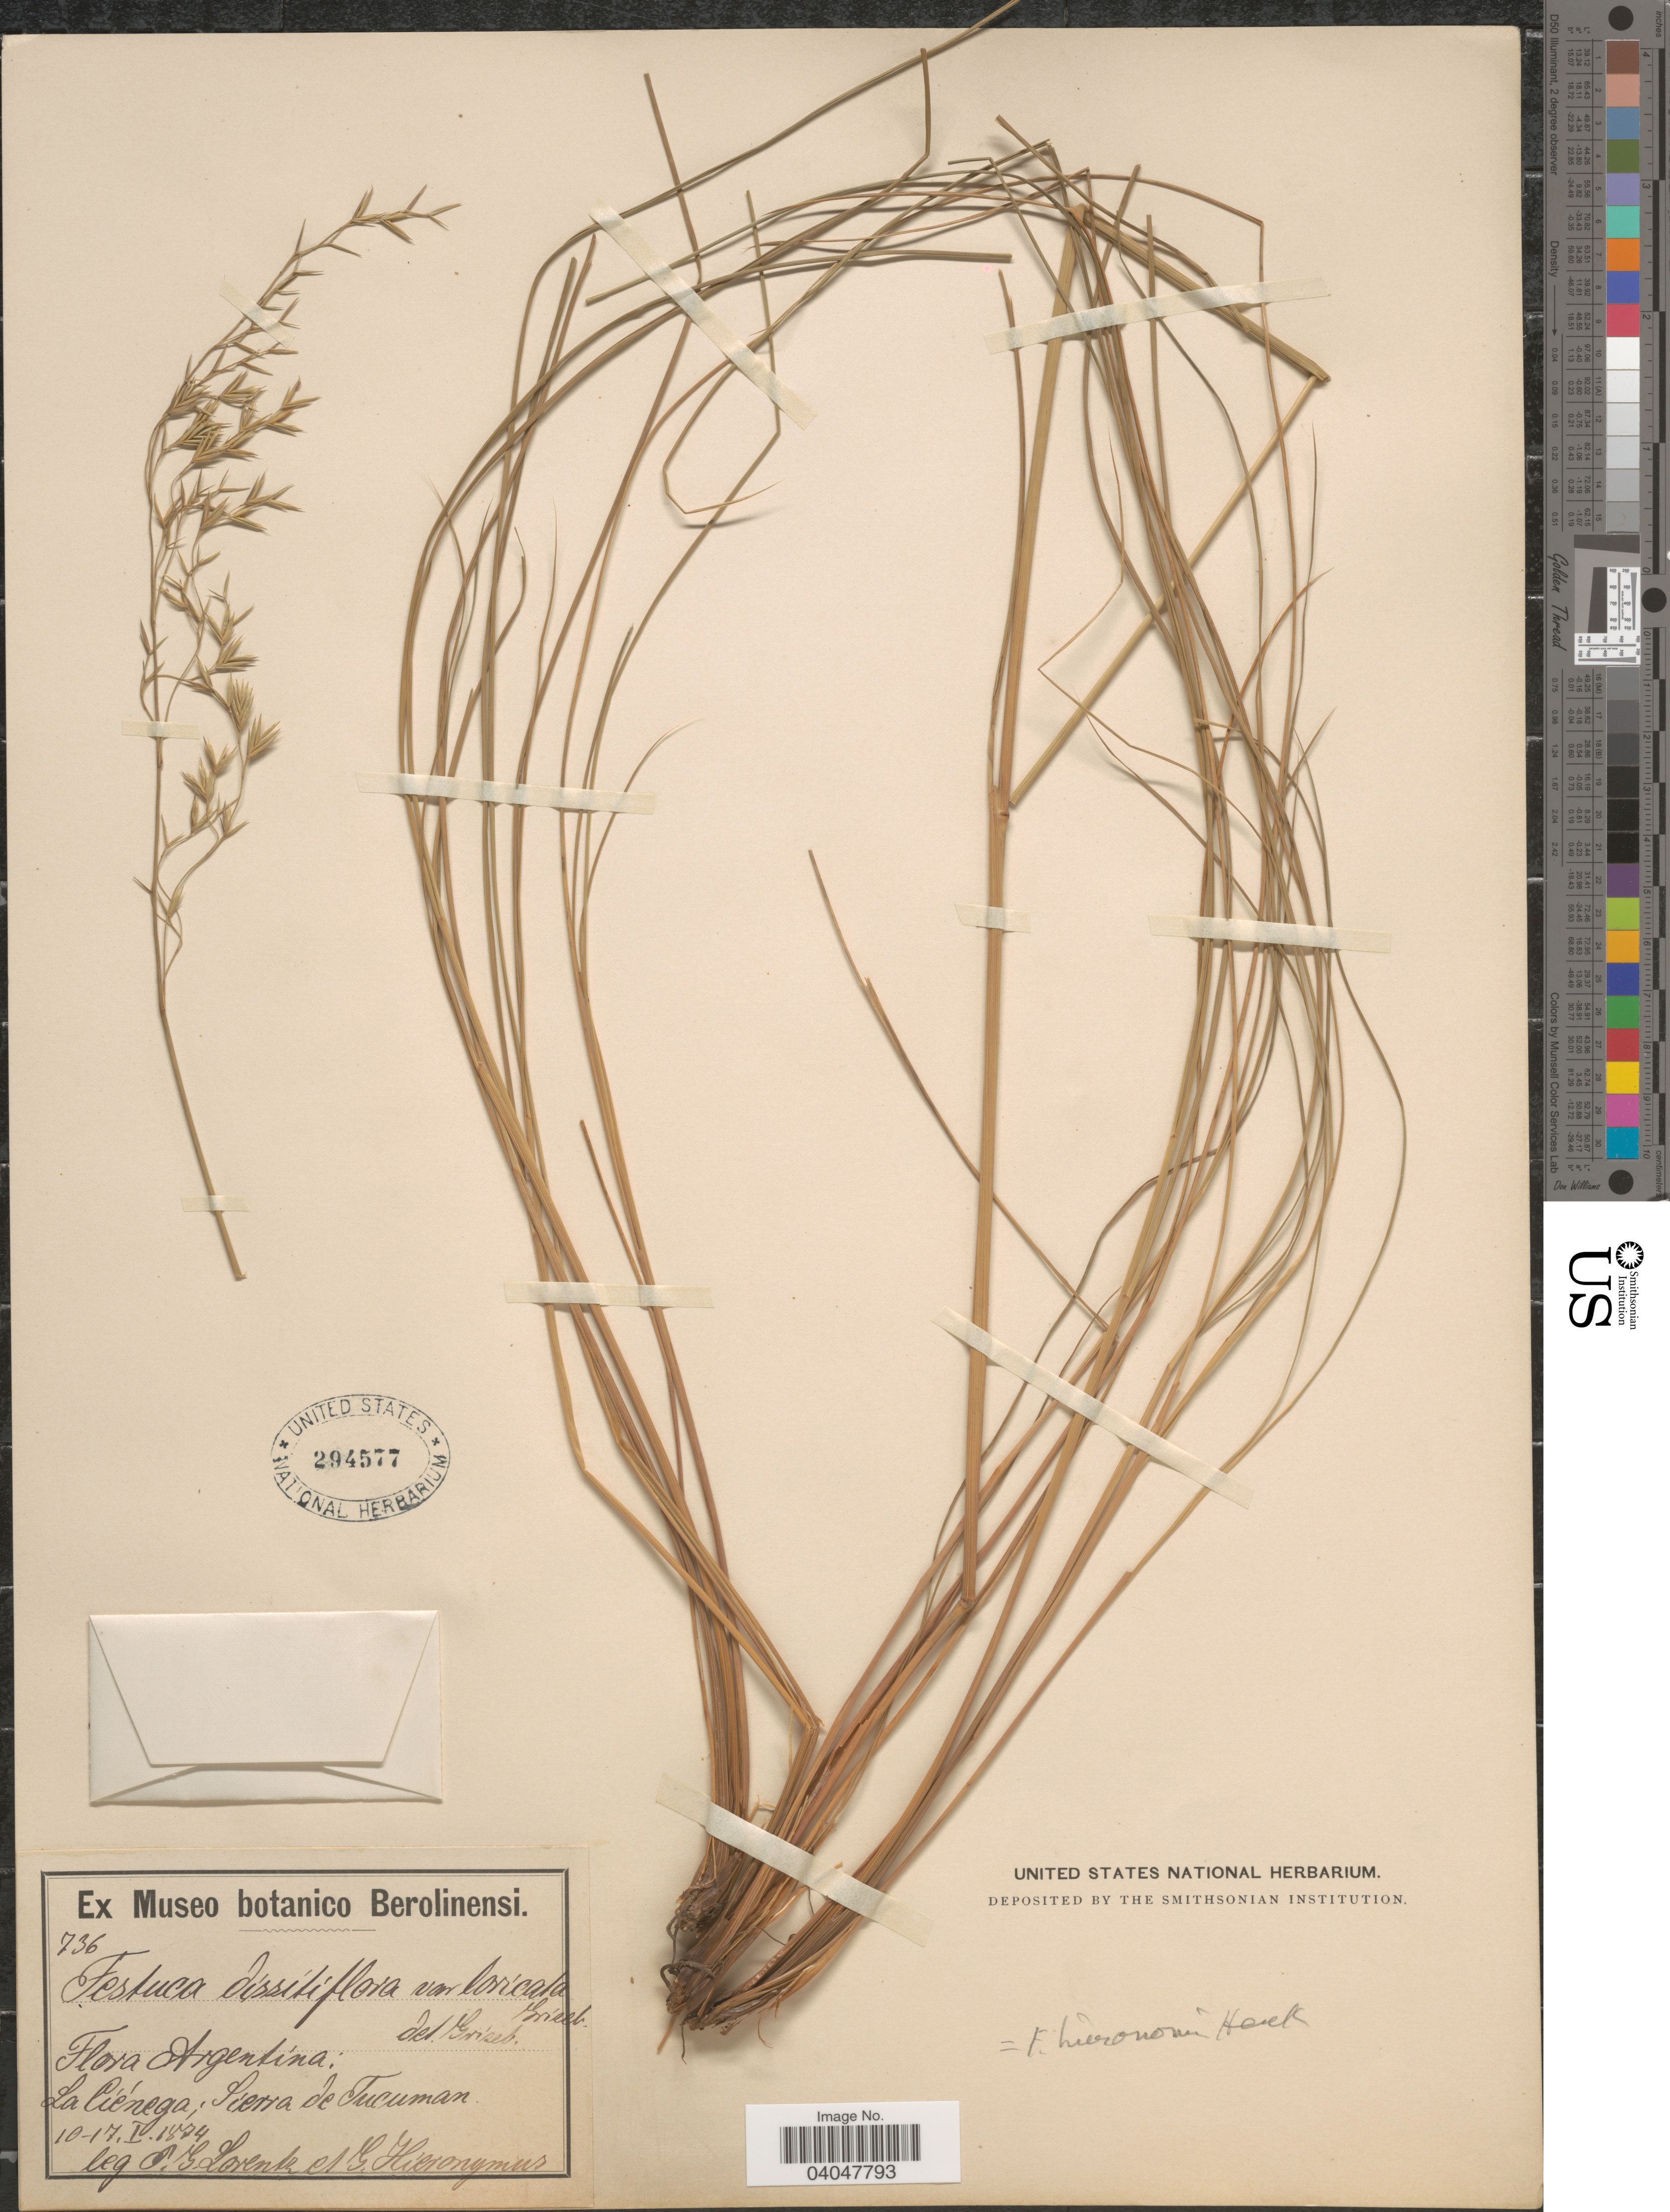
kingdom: Plantae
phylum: Tracheophyta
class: Liliopsida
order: Poales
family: Poaceae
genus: Festuca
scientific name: Festuca hieronymi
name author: Hack.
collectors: P. G. Lorentz & G. H. Hieronymus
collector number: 736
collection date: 1874-01-10/1874-01-17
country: Argentina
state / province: Tucuman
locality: La Ciénega; Sierra de Tucuman.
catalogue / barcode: US 294577